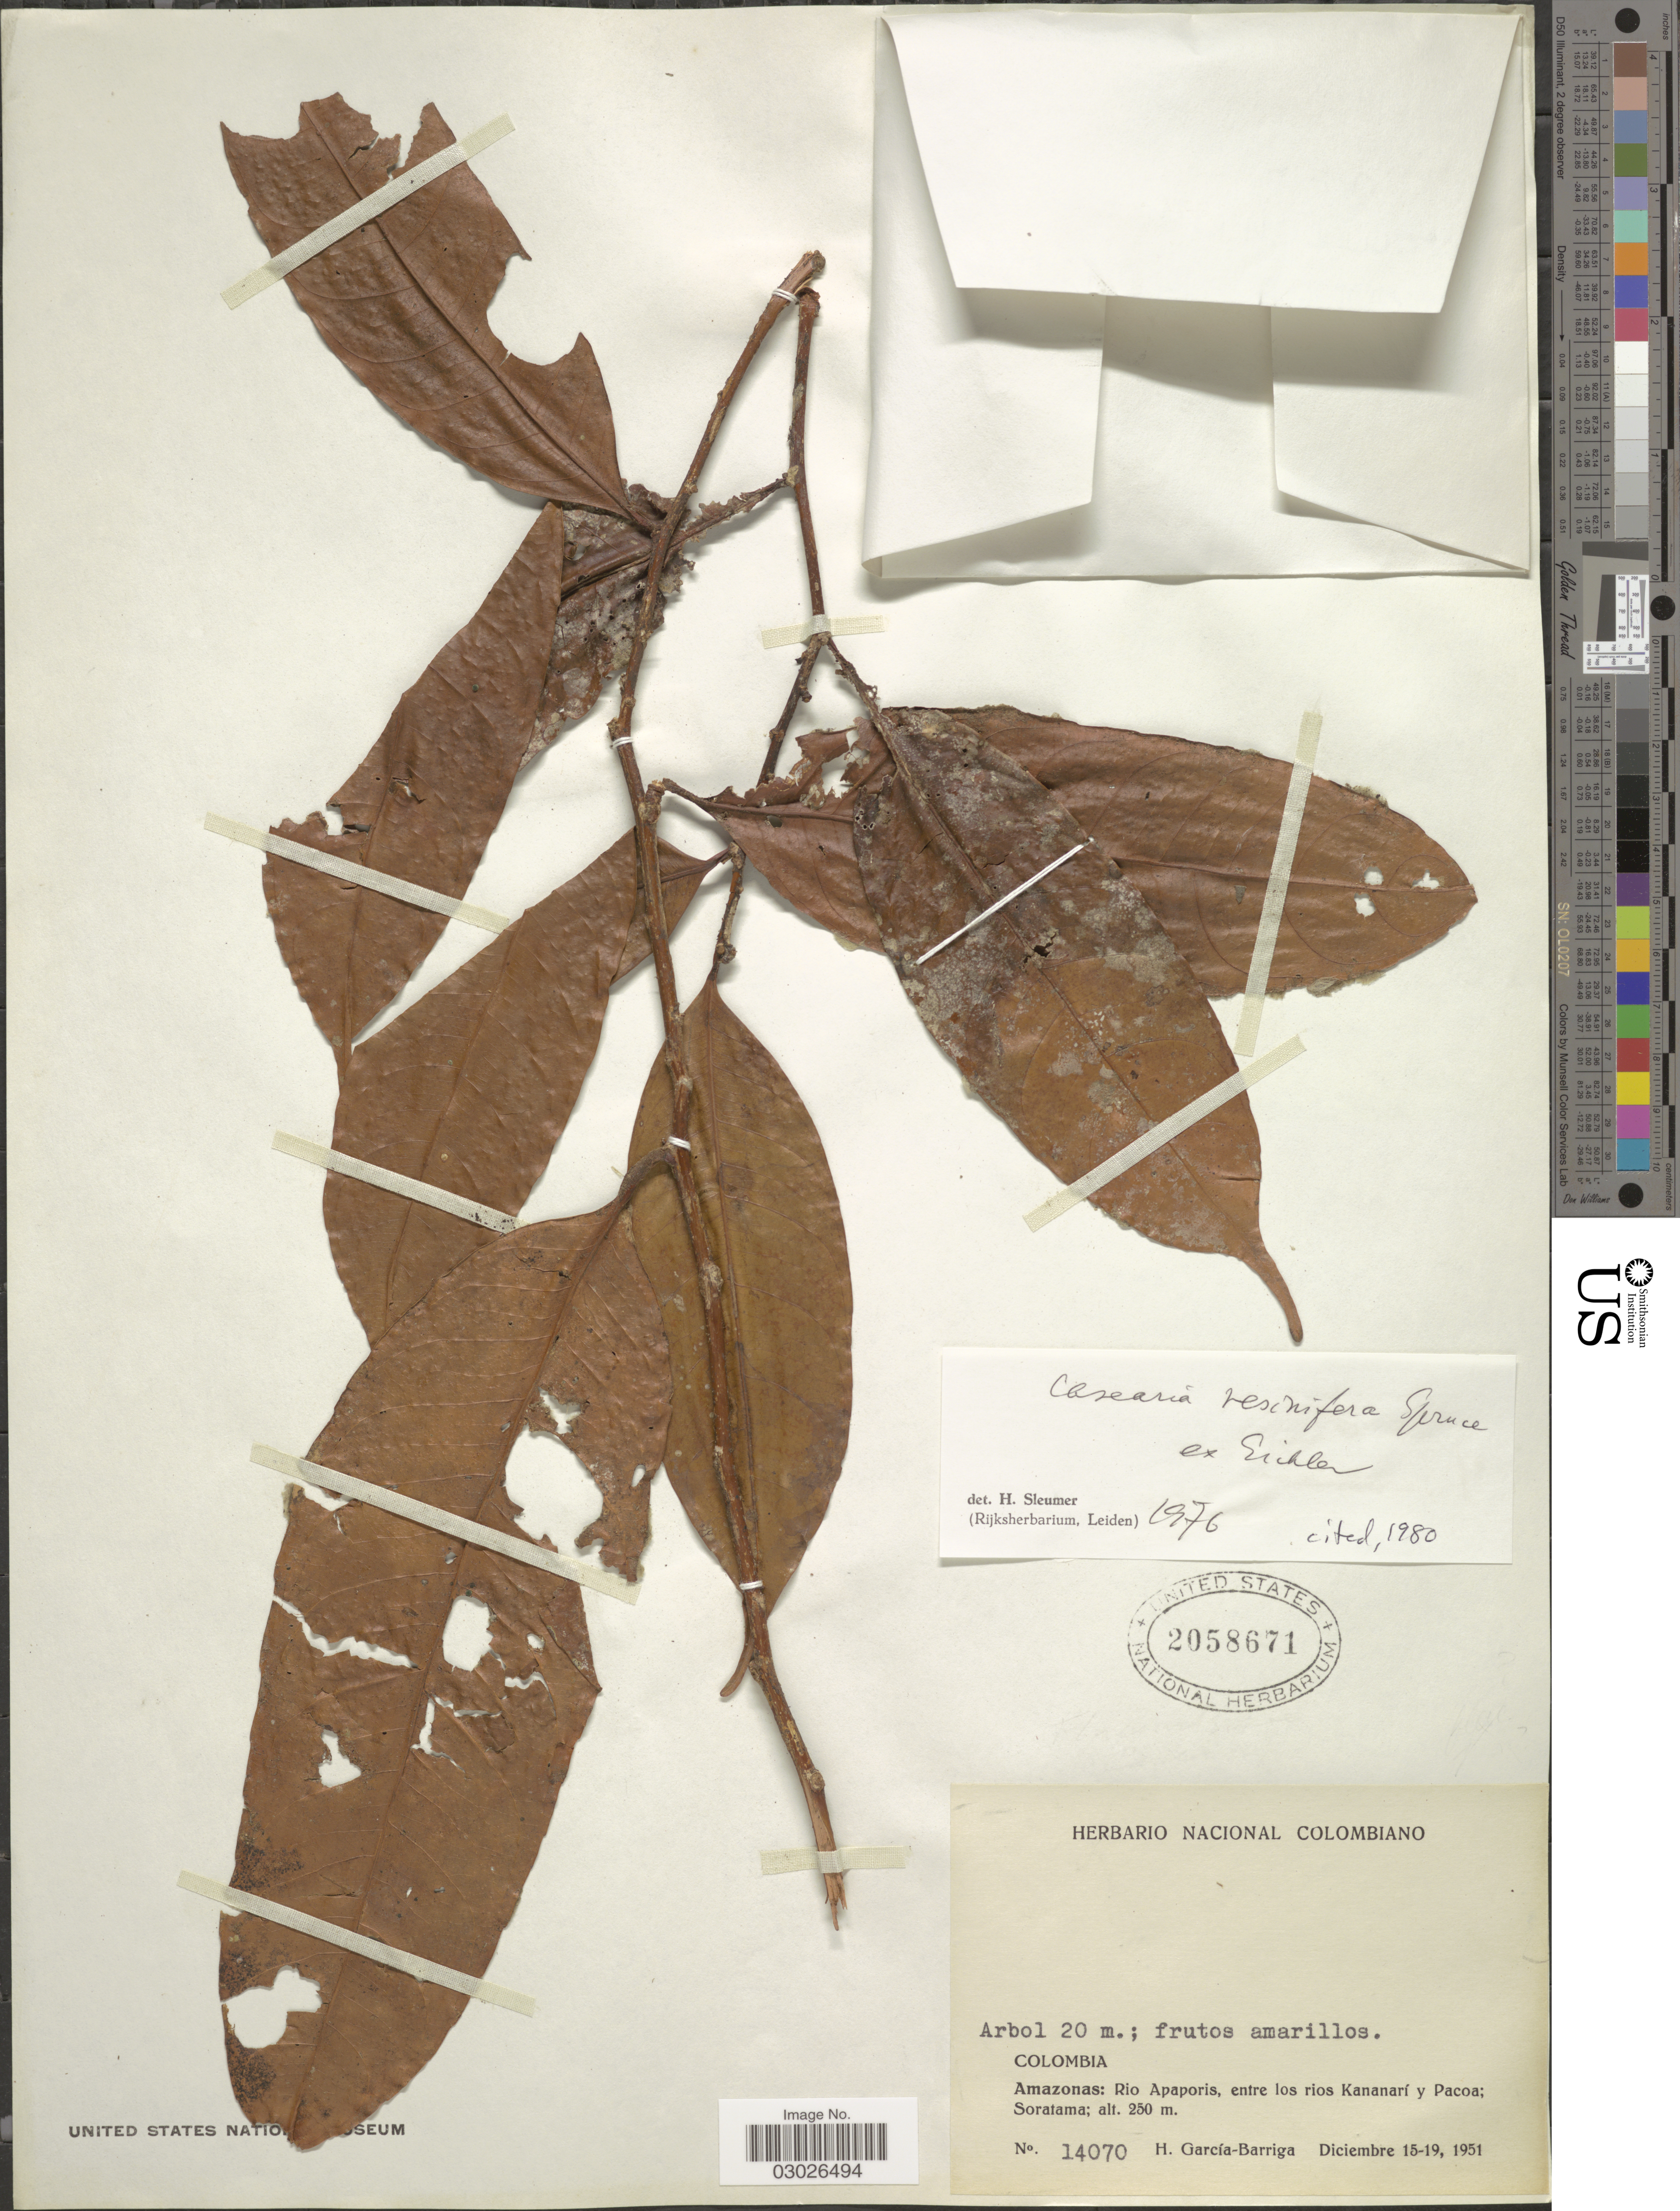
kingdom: Plantae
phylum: Tracheophyta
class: Magnoliopsida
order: Malpighiales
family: Salicaceae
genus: Casearia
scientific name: Casearia resinifera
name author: Spruce ex Eichler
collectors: H. García Barriga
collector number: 14070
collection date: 1951-12-15/1951-12-19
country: Colombia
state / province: Amazônas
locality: Rio Apaporis, entre los rios Kananarí y Pacoa; Soratama.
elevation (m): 250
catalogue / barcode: US 2058671